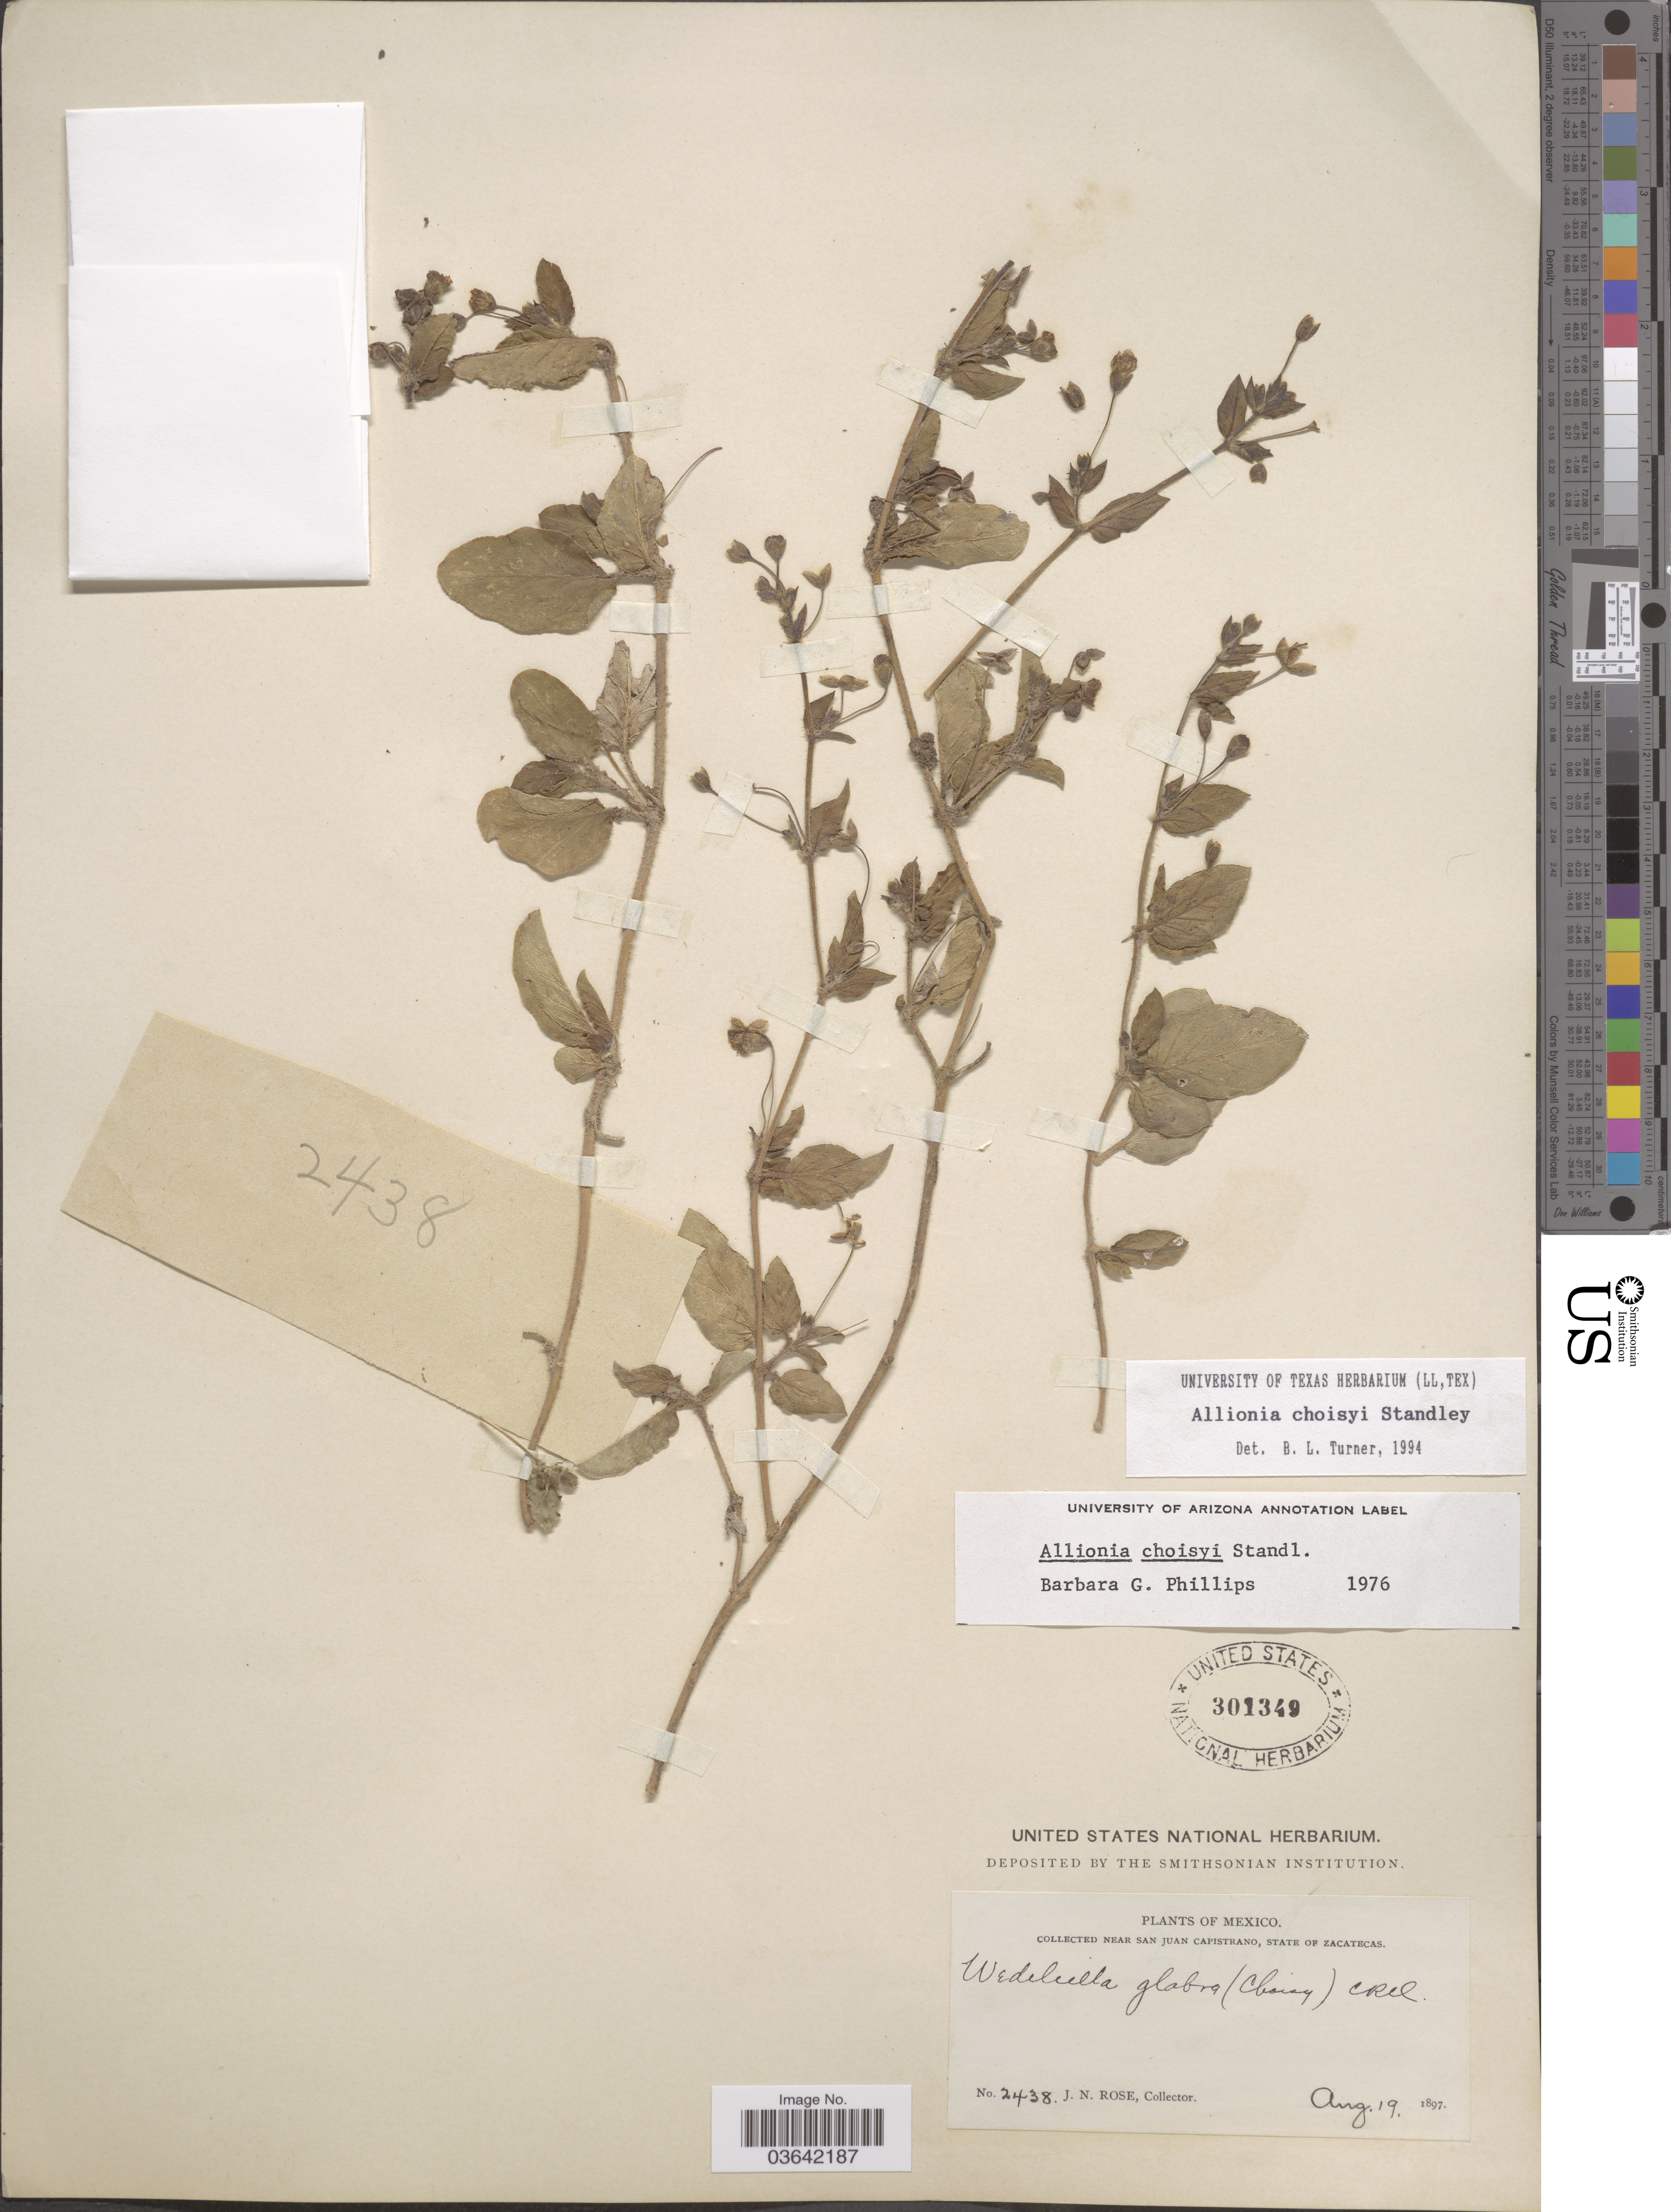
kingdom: Plantae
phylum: Tracheophyta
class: Magnoliopsida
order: Caryophyllales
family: Nyctaginaceae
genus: Allionia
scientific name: Allionia choisyi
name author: Standl.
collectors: J. N. Rose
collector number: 2438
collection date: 1897-08-19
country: Mexico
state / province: Zacatecas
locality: Near San Juan Capistrano.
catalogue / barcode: US 301349